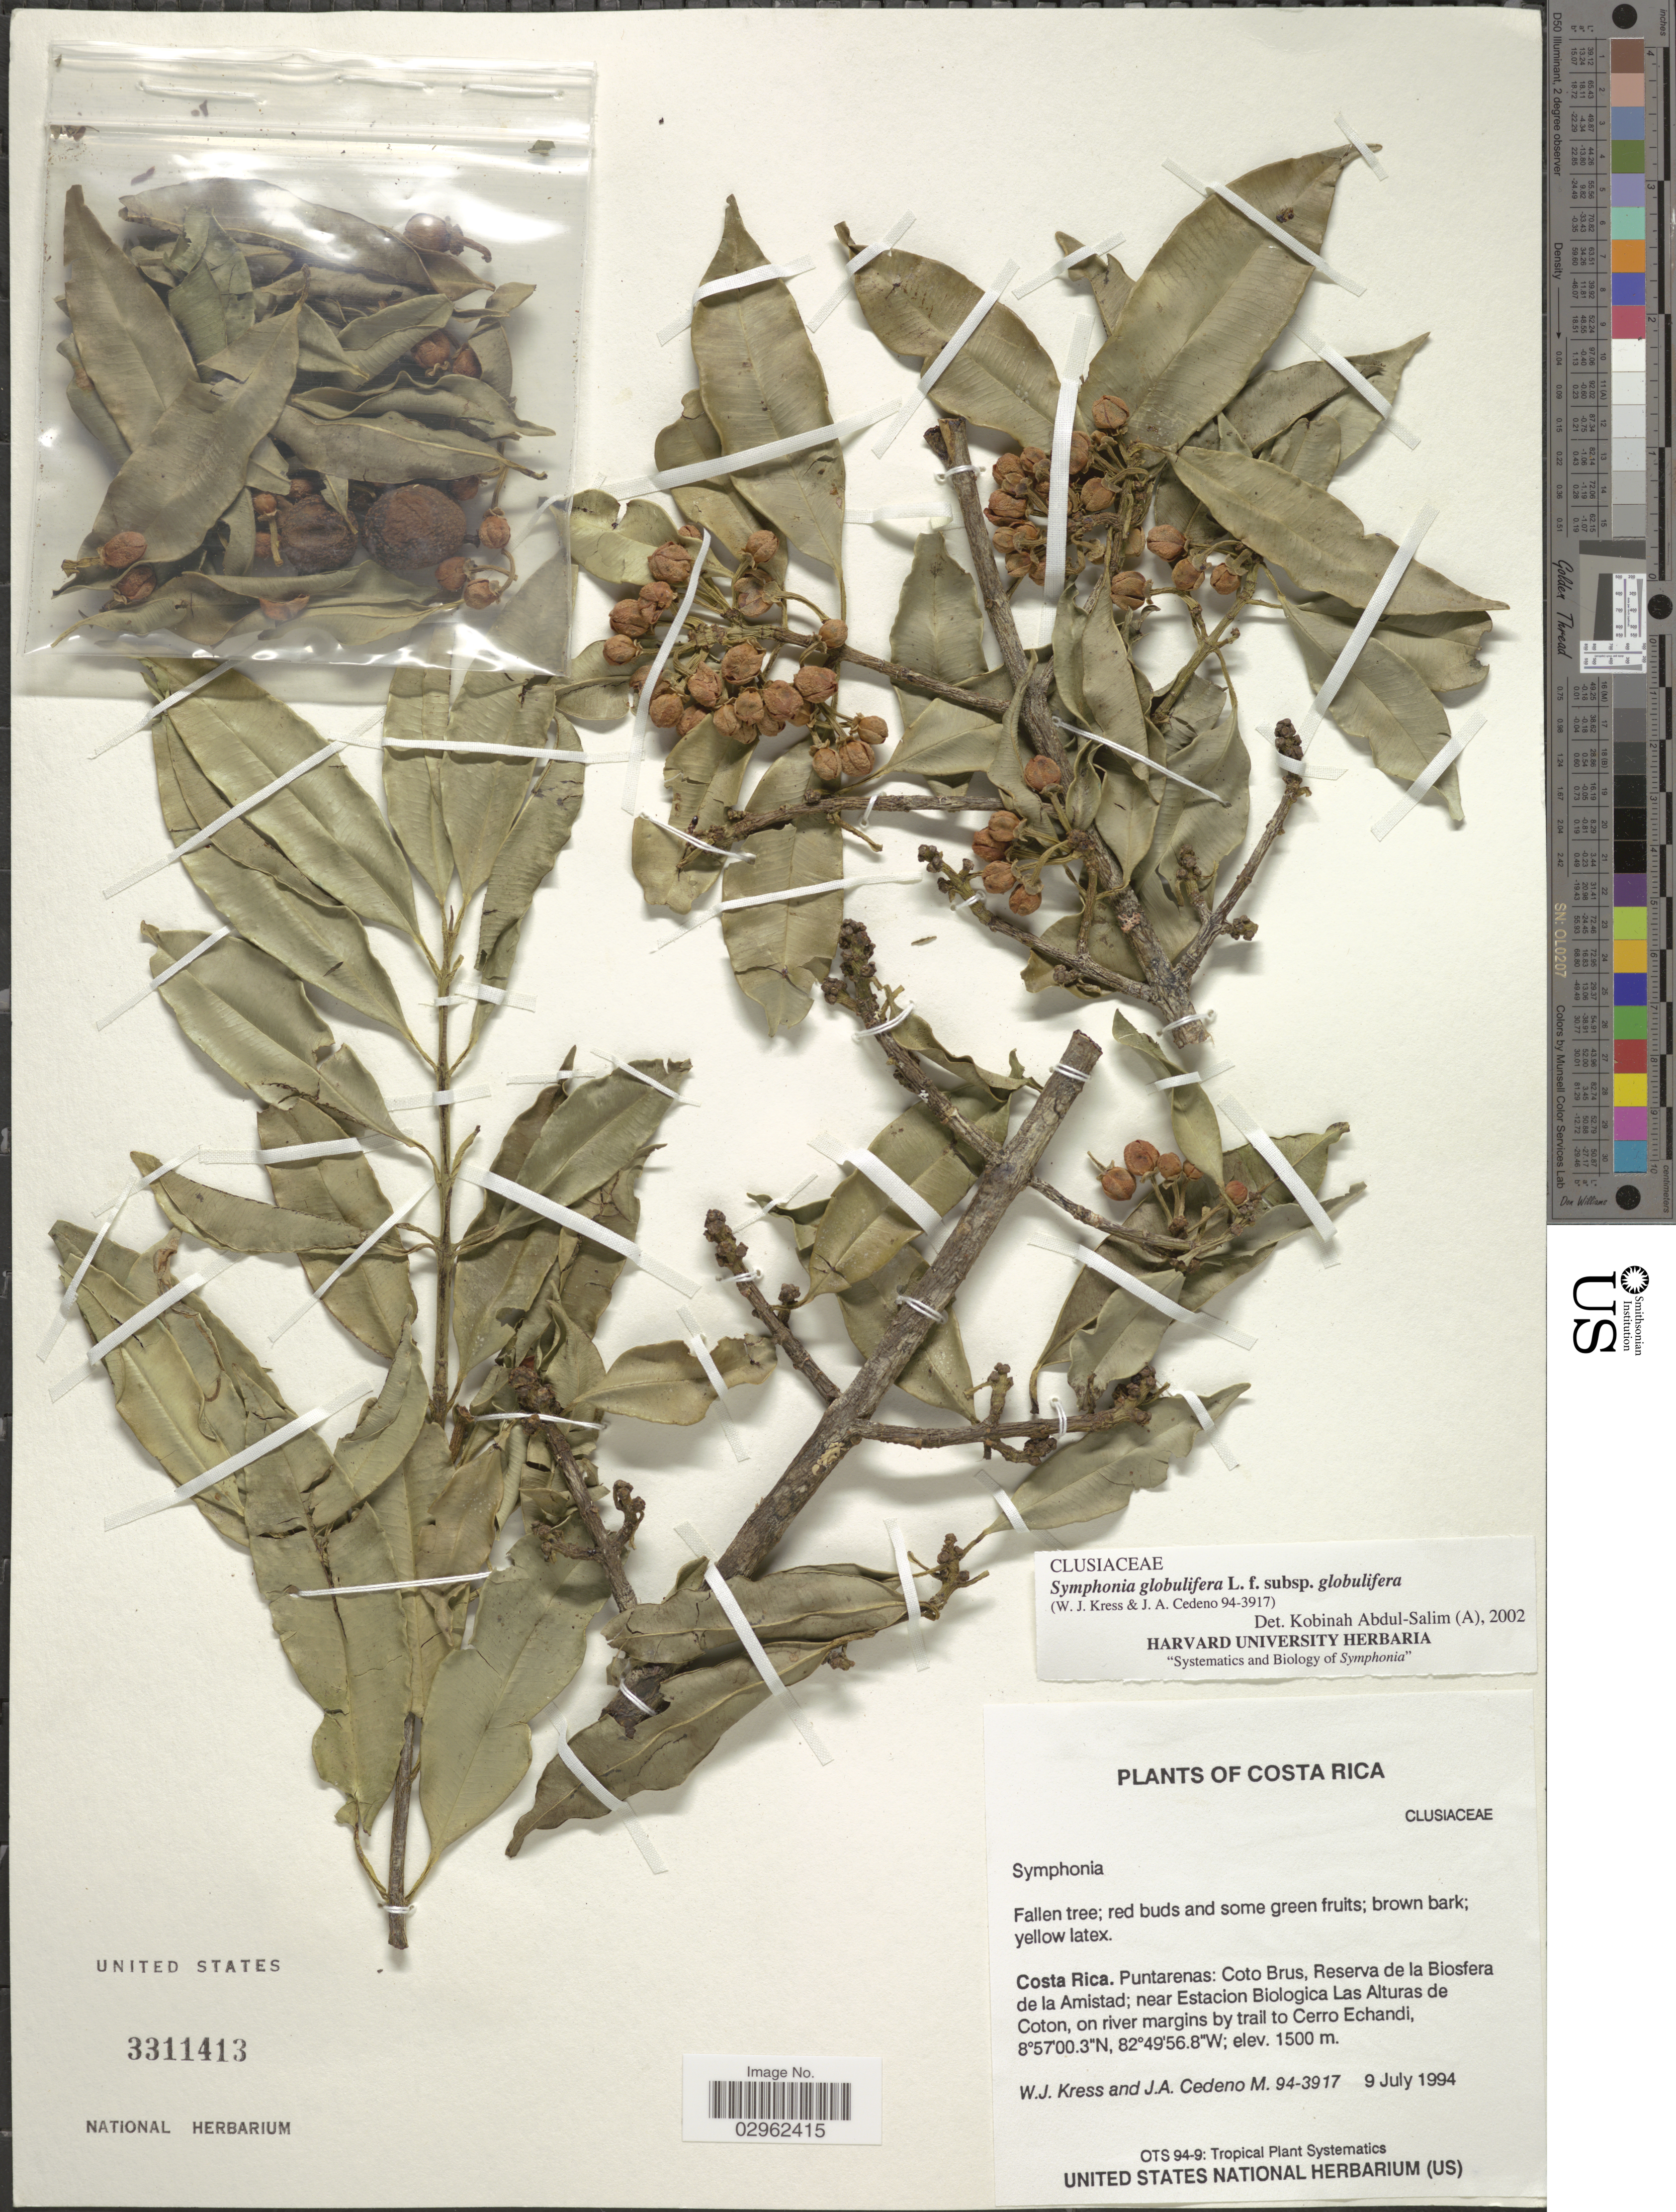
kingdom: Plantae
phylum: Tracheophyta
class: Magnoliopsida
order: Malpighiales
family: Clusiaceae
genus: Symphonia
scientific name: Symphonia globulifera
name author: L. f.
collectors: W. J. Kress & J. A. Cedeño M.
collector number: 94-3917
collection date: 1994-07-09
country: Costa Rica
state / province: Puntarenas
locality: Coto Brus, Reserva de la Biosfera de la Amistad; near Estacion Biologica Las Alturas de Coton, on river margins by trail to Cerro Echandi.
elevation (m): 1500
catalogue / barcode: US 3311413